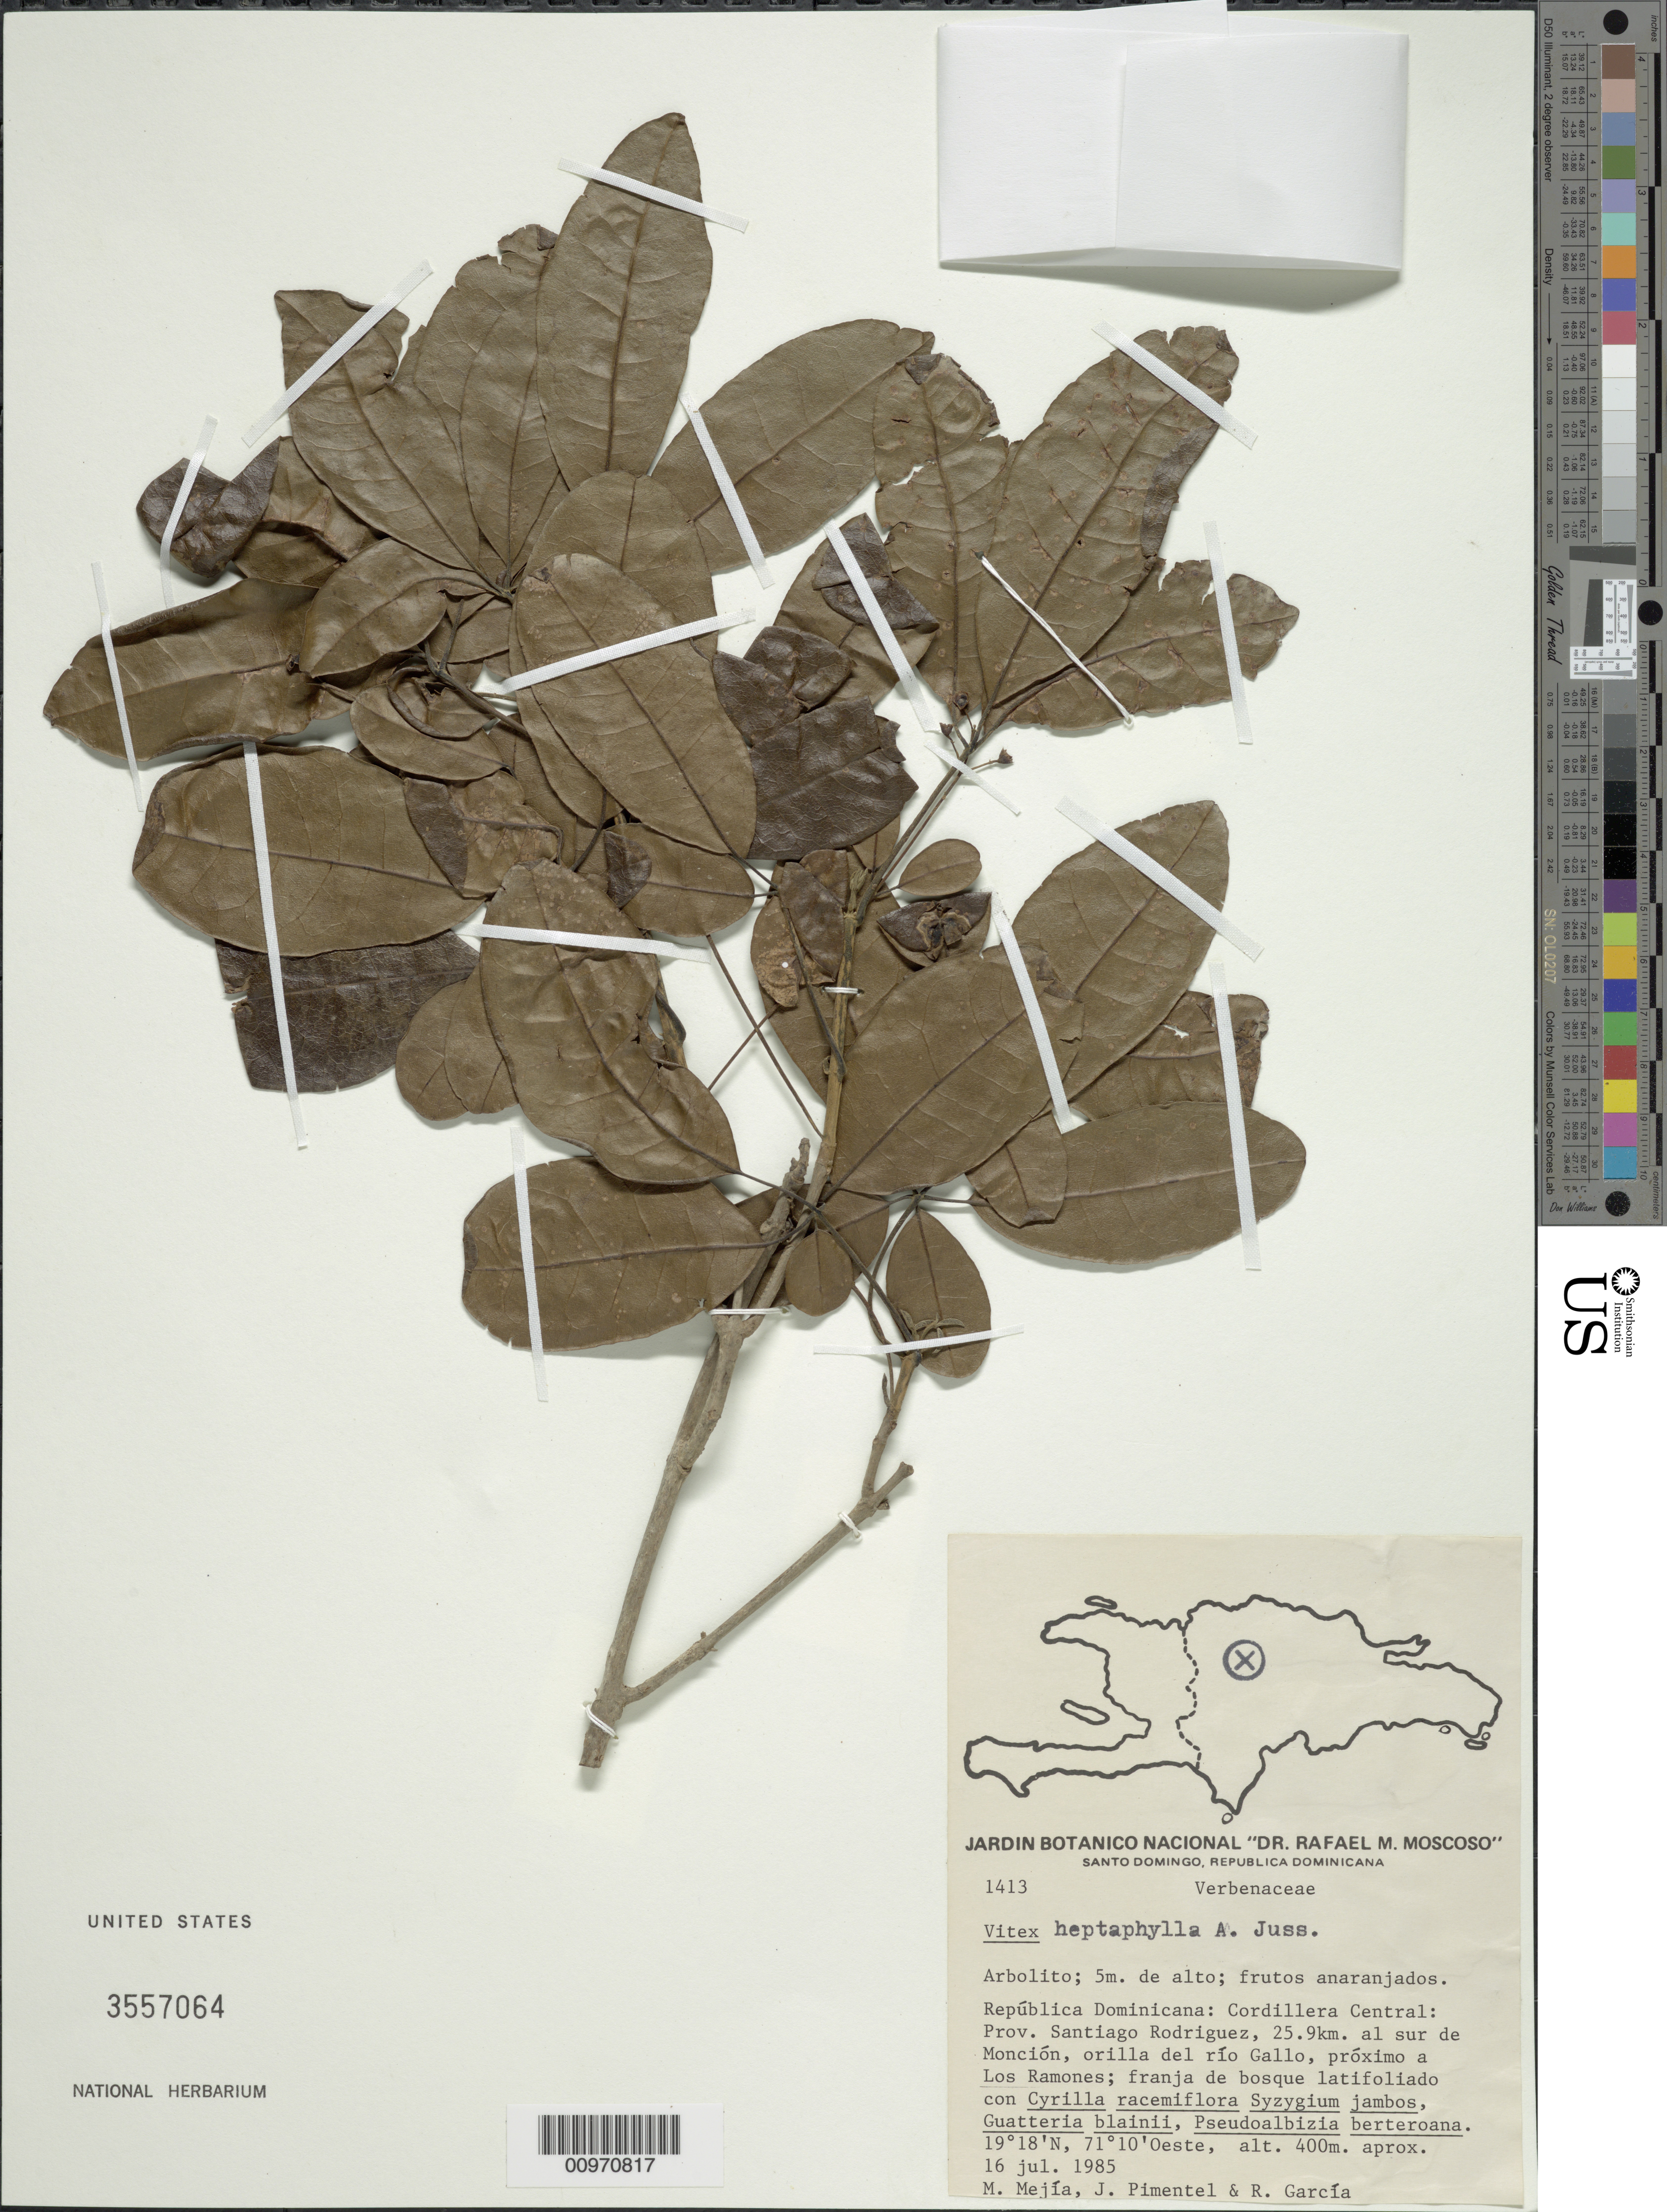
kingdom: Plantae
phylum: Tracheophyta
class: Magnoliopsida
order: Lamiales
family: Lamiaceae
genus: Vitex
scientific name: Vitex heptaphylla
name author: A. Juss.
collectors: M. Mejia, J. Pimentel & R. G. García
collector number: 1413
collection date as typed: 16 Jul 1985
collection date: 1985-07-16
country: Dominican Republic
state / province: Santiago Rodriguez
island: Hispaniola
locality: Cordillera Central; 25.9 km al sur de Monción, orilla del río Gallo, próximo a Los Ramones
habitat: Franja de bosque latifoliado con Cyrilla racemiflora, Syzygium jambos, Guatteria blainii, Pseudoalbizia berterona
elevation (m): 400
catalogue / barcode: US 3557064